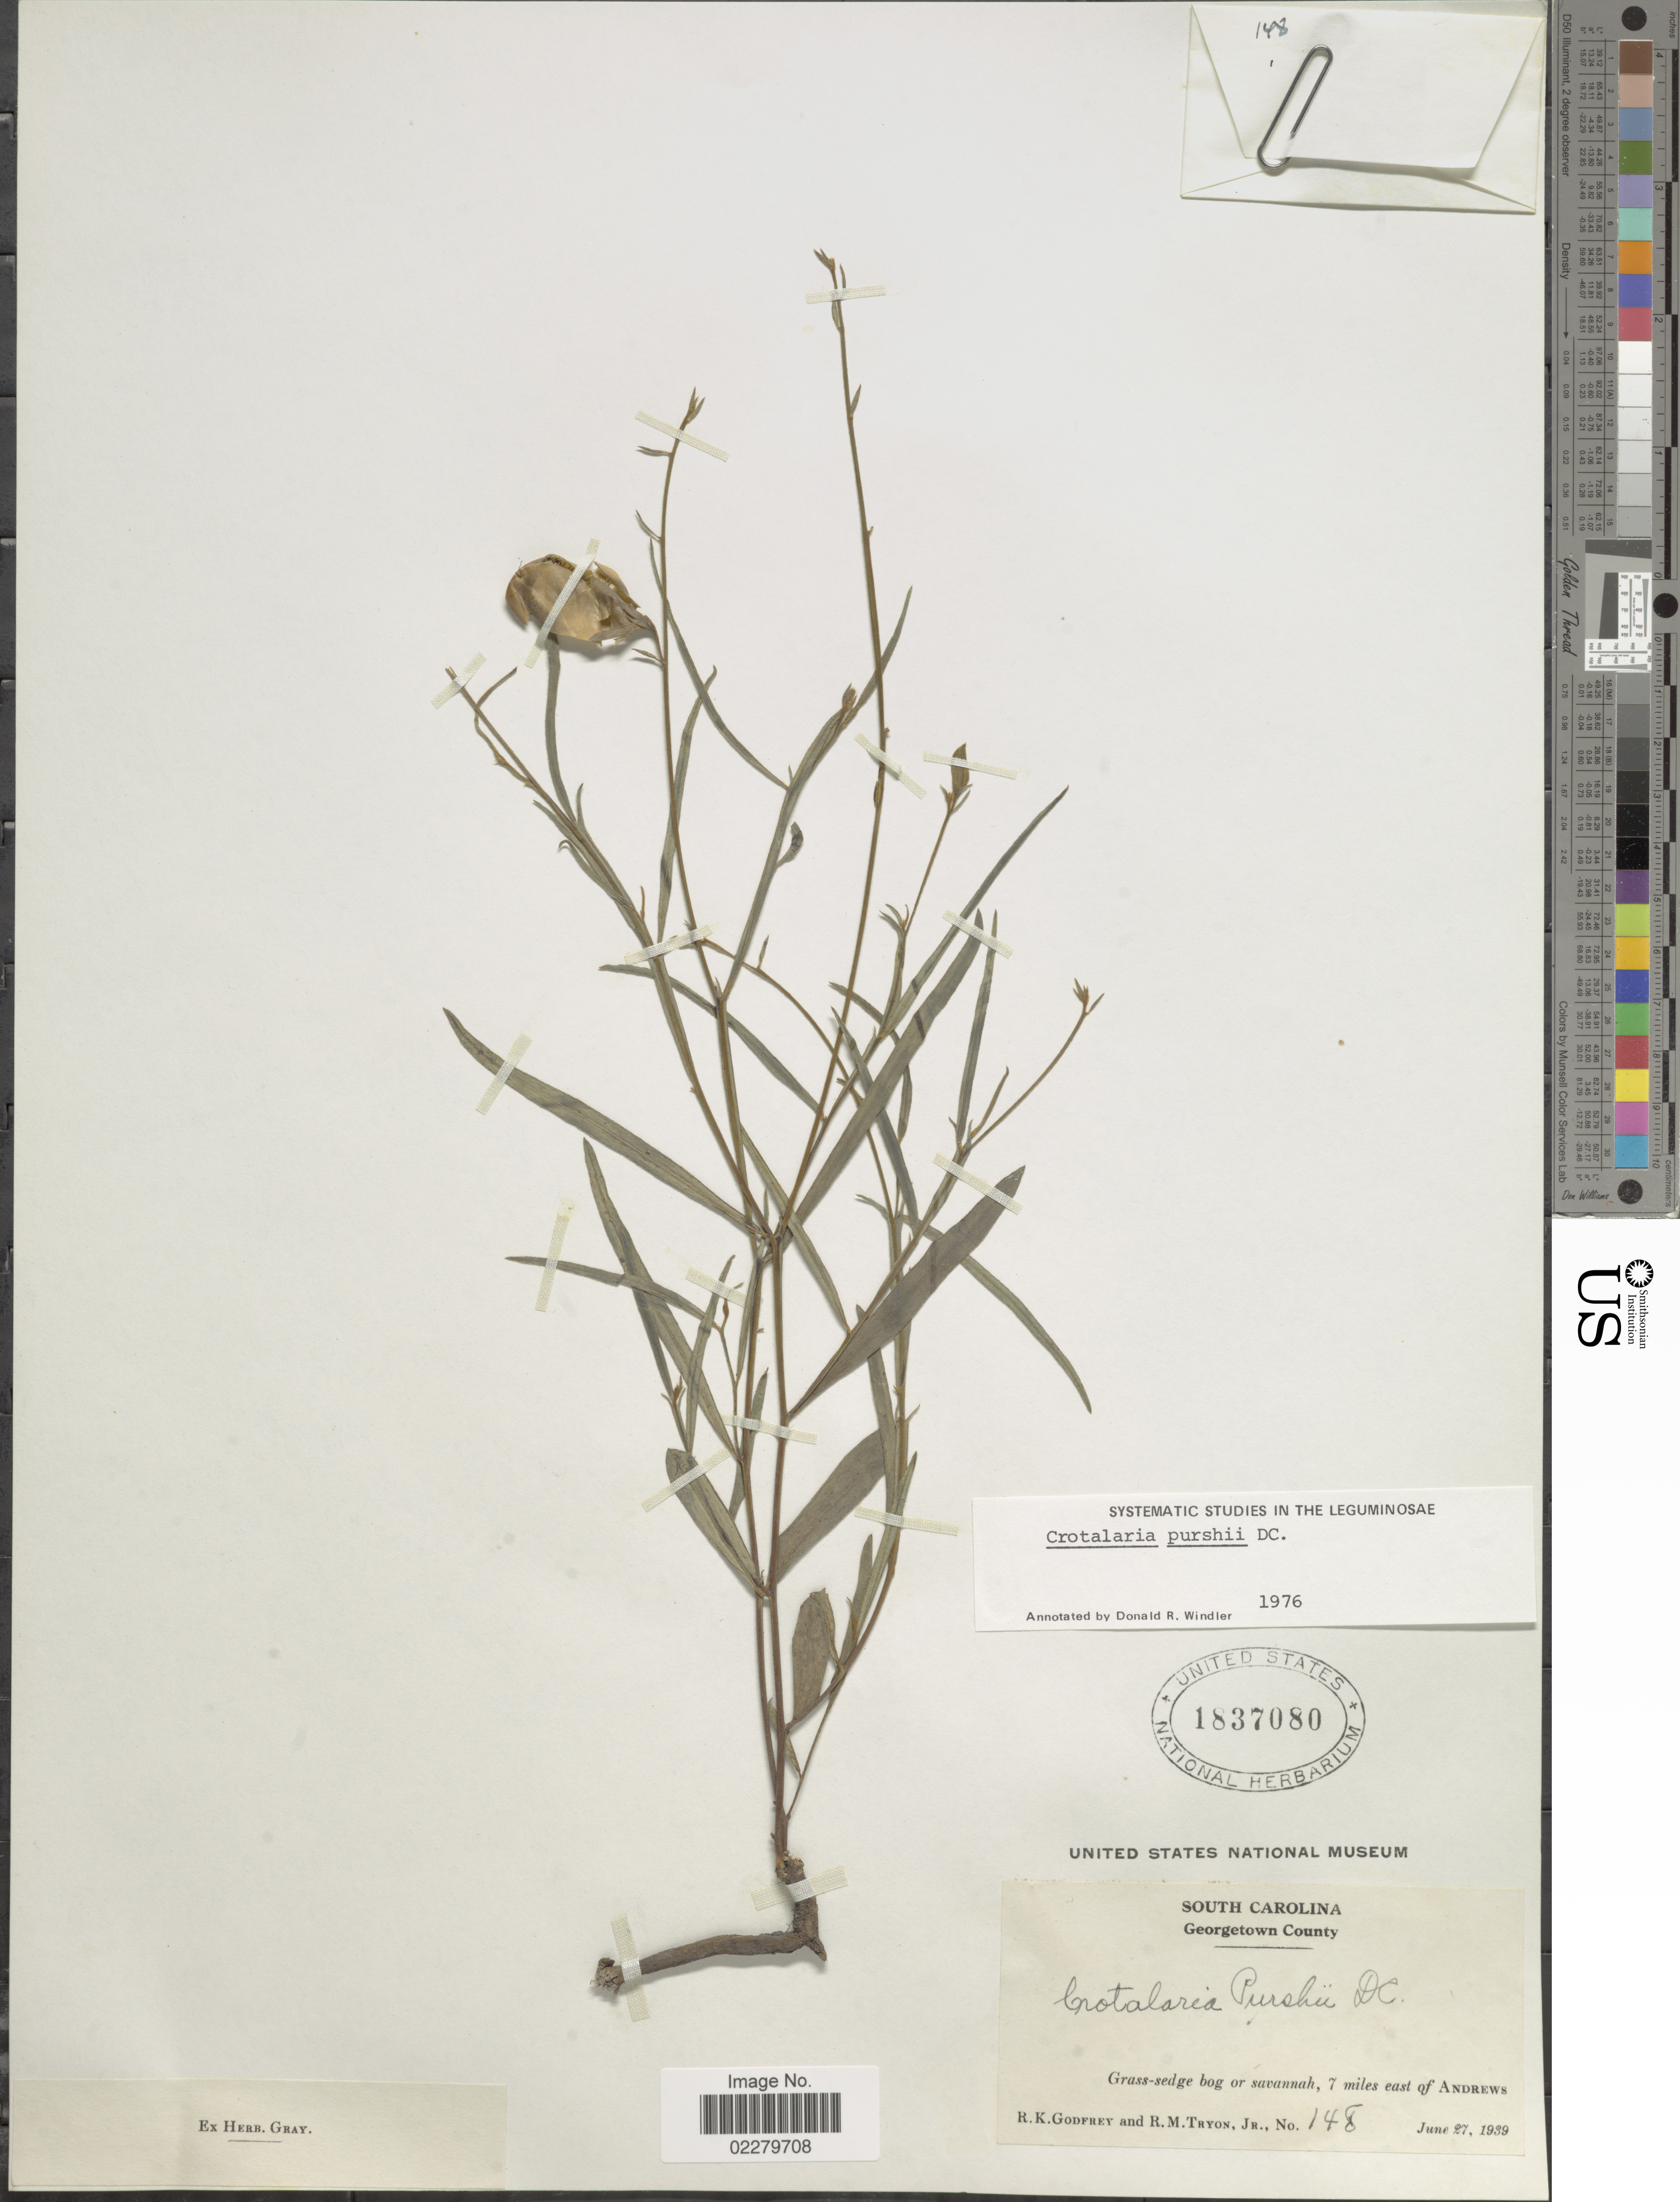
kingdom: Plantae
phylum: Tracheophyta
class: Magnoliopsida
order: Fabales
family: Fabaceae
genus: Crotalaria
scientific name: Crotalaria purshii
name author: DC.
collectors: R. K. Godfrey & R. M. Tryon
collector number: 148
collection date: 1939-06-27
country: United States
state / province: South Carolina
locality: Georgetown County. Grass-sedge bog or savannah, 7 miles east of Andrews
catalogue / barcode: US 1837080